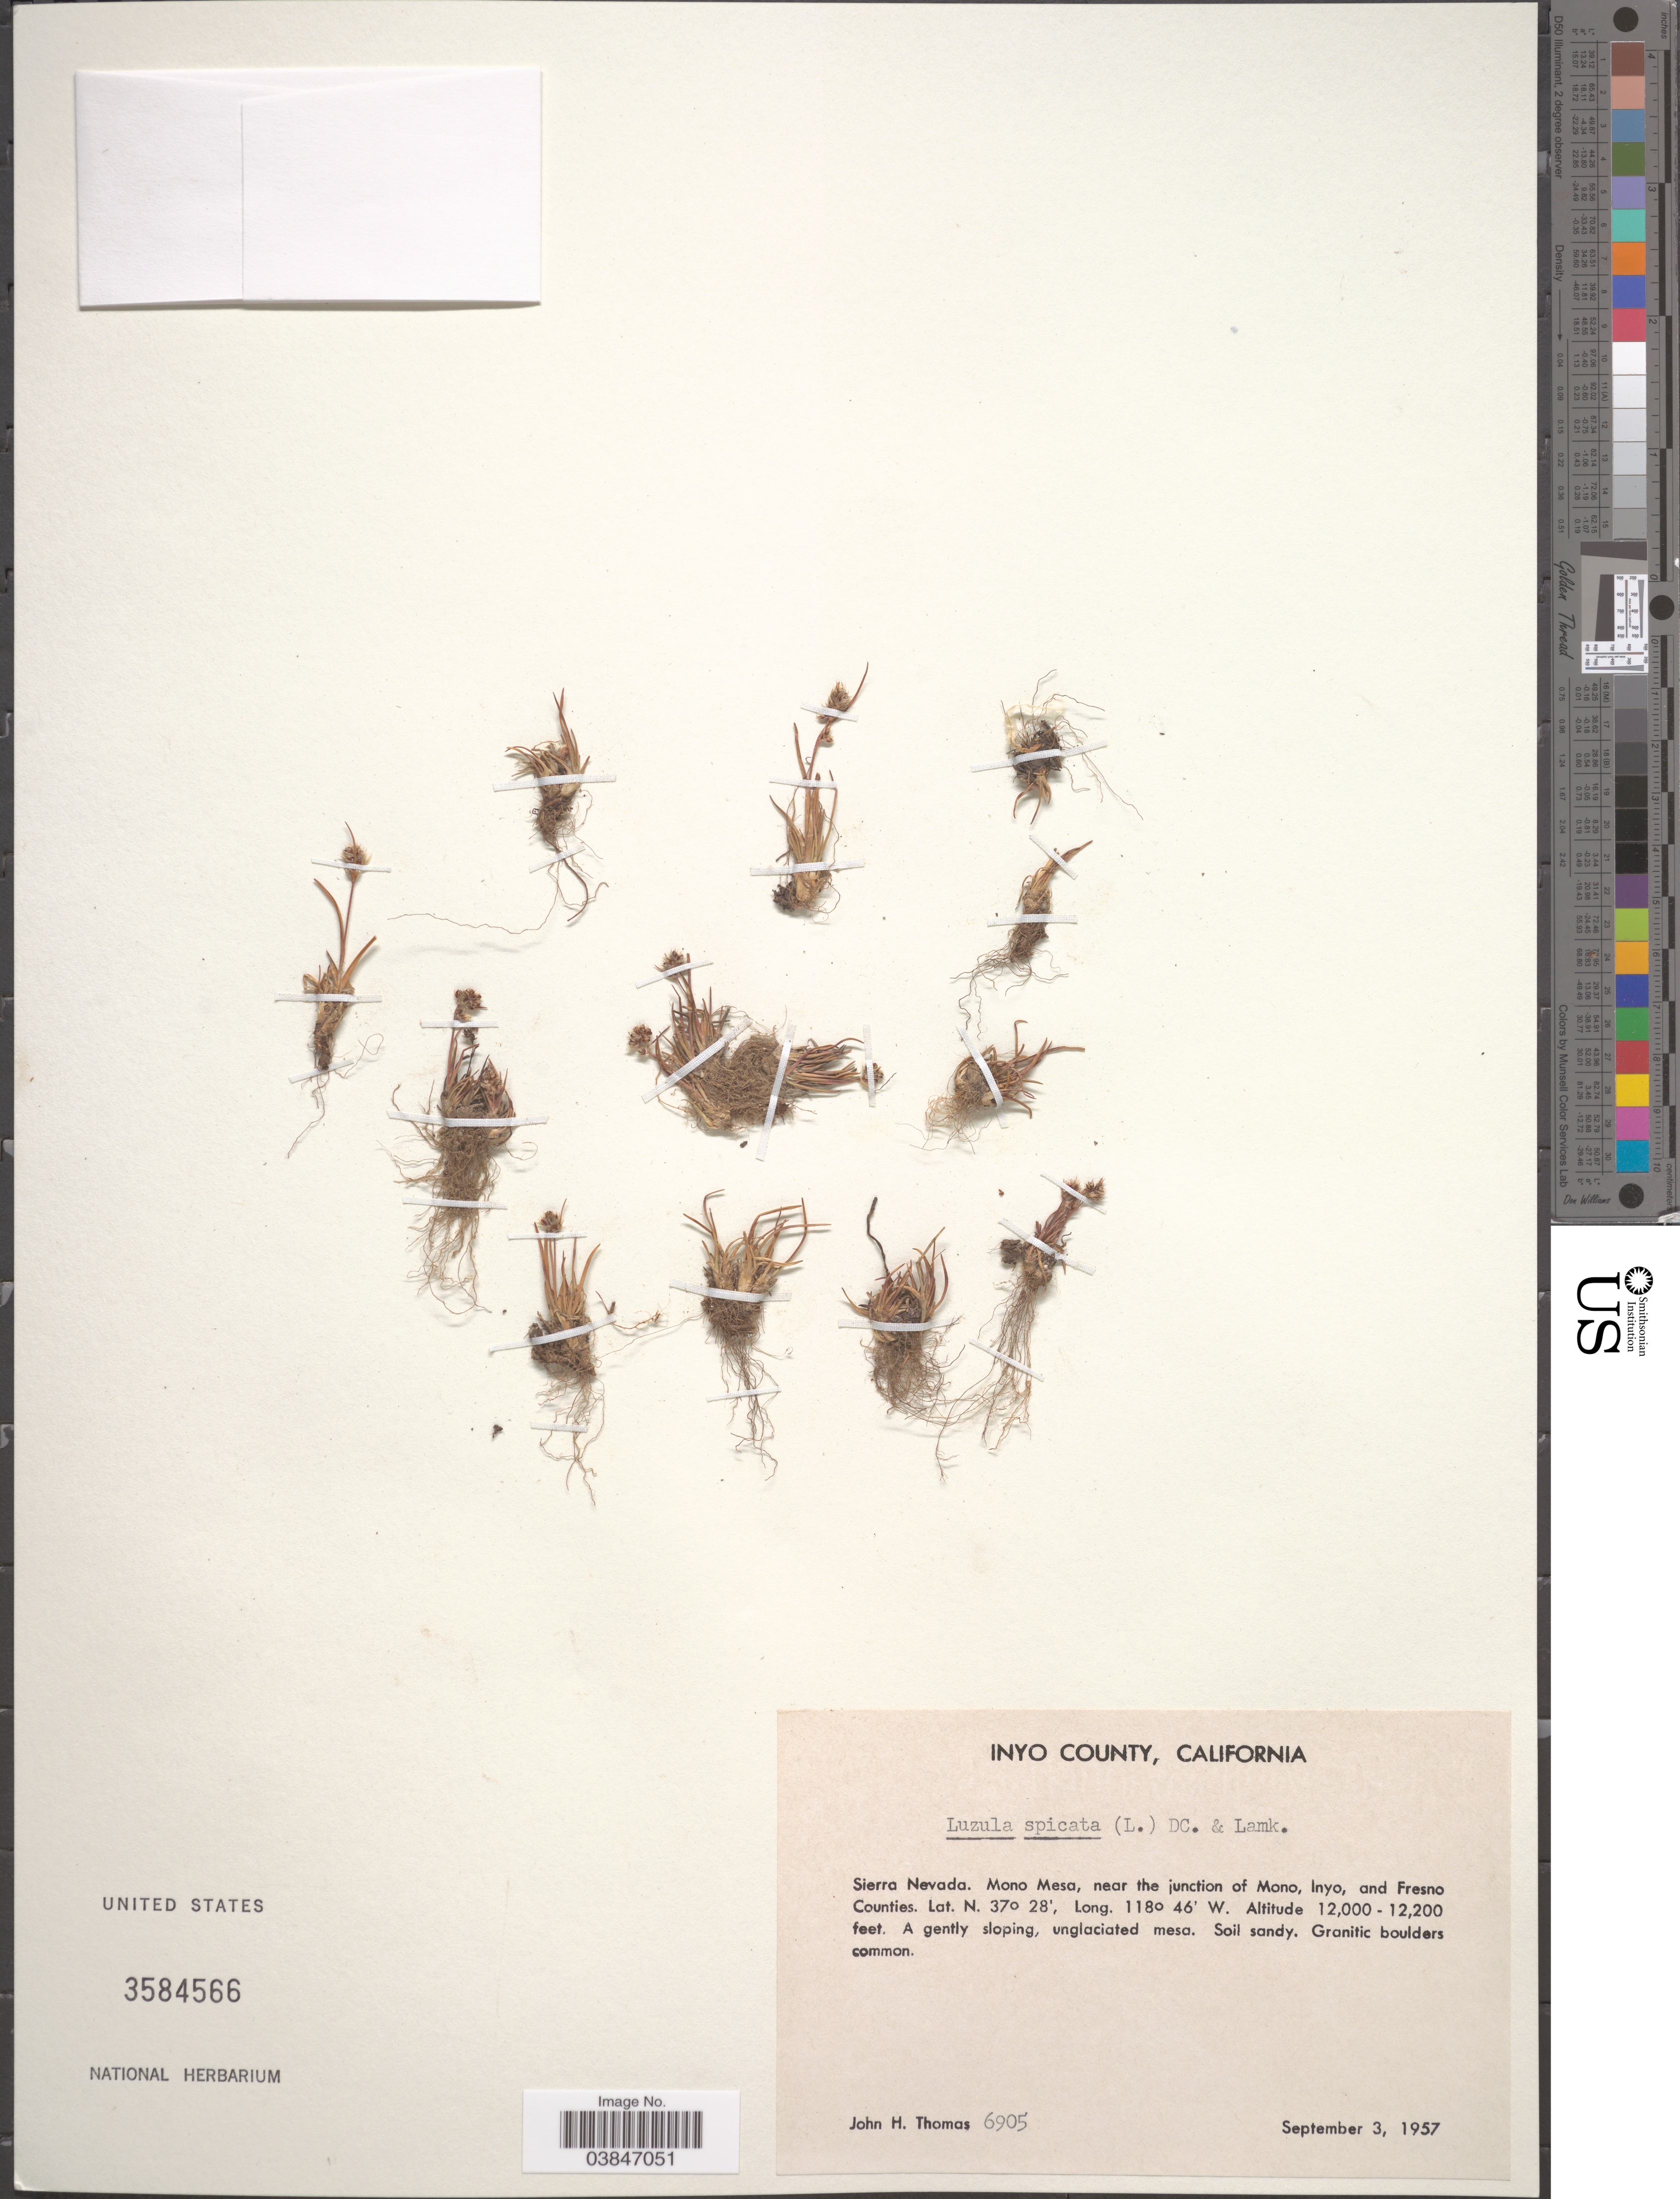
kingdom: Plantae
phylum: Tracheophyta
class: Liliopsida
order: Poales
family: Juncaceae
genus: Luzula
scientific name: Luzula spicata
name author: (L.) DC.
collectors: J. H. Thomas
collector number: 6905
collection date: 1957-09-03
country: United States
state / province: California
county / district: Inyo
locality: Inyo County. Sierra Nevada. Mono Mesa, near the junction of Mono, Inyo, and Fresno Counties.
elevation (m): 3658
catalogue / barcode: US 3584566